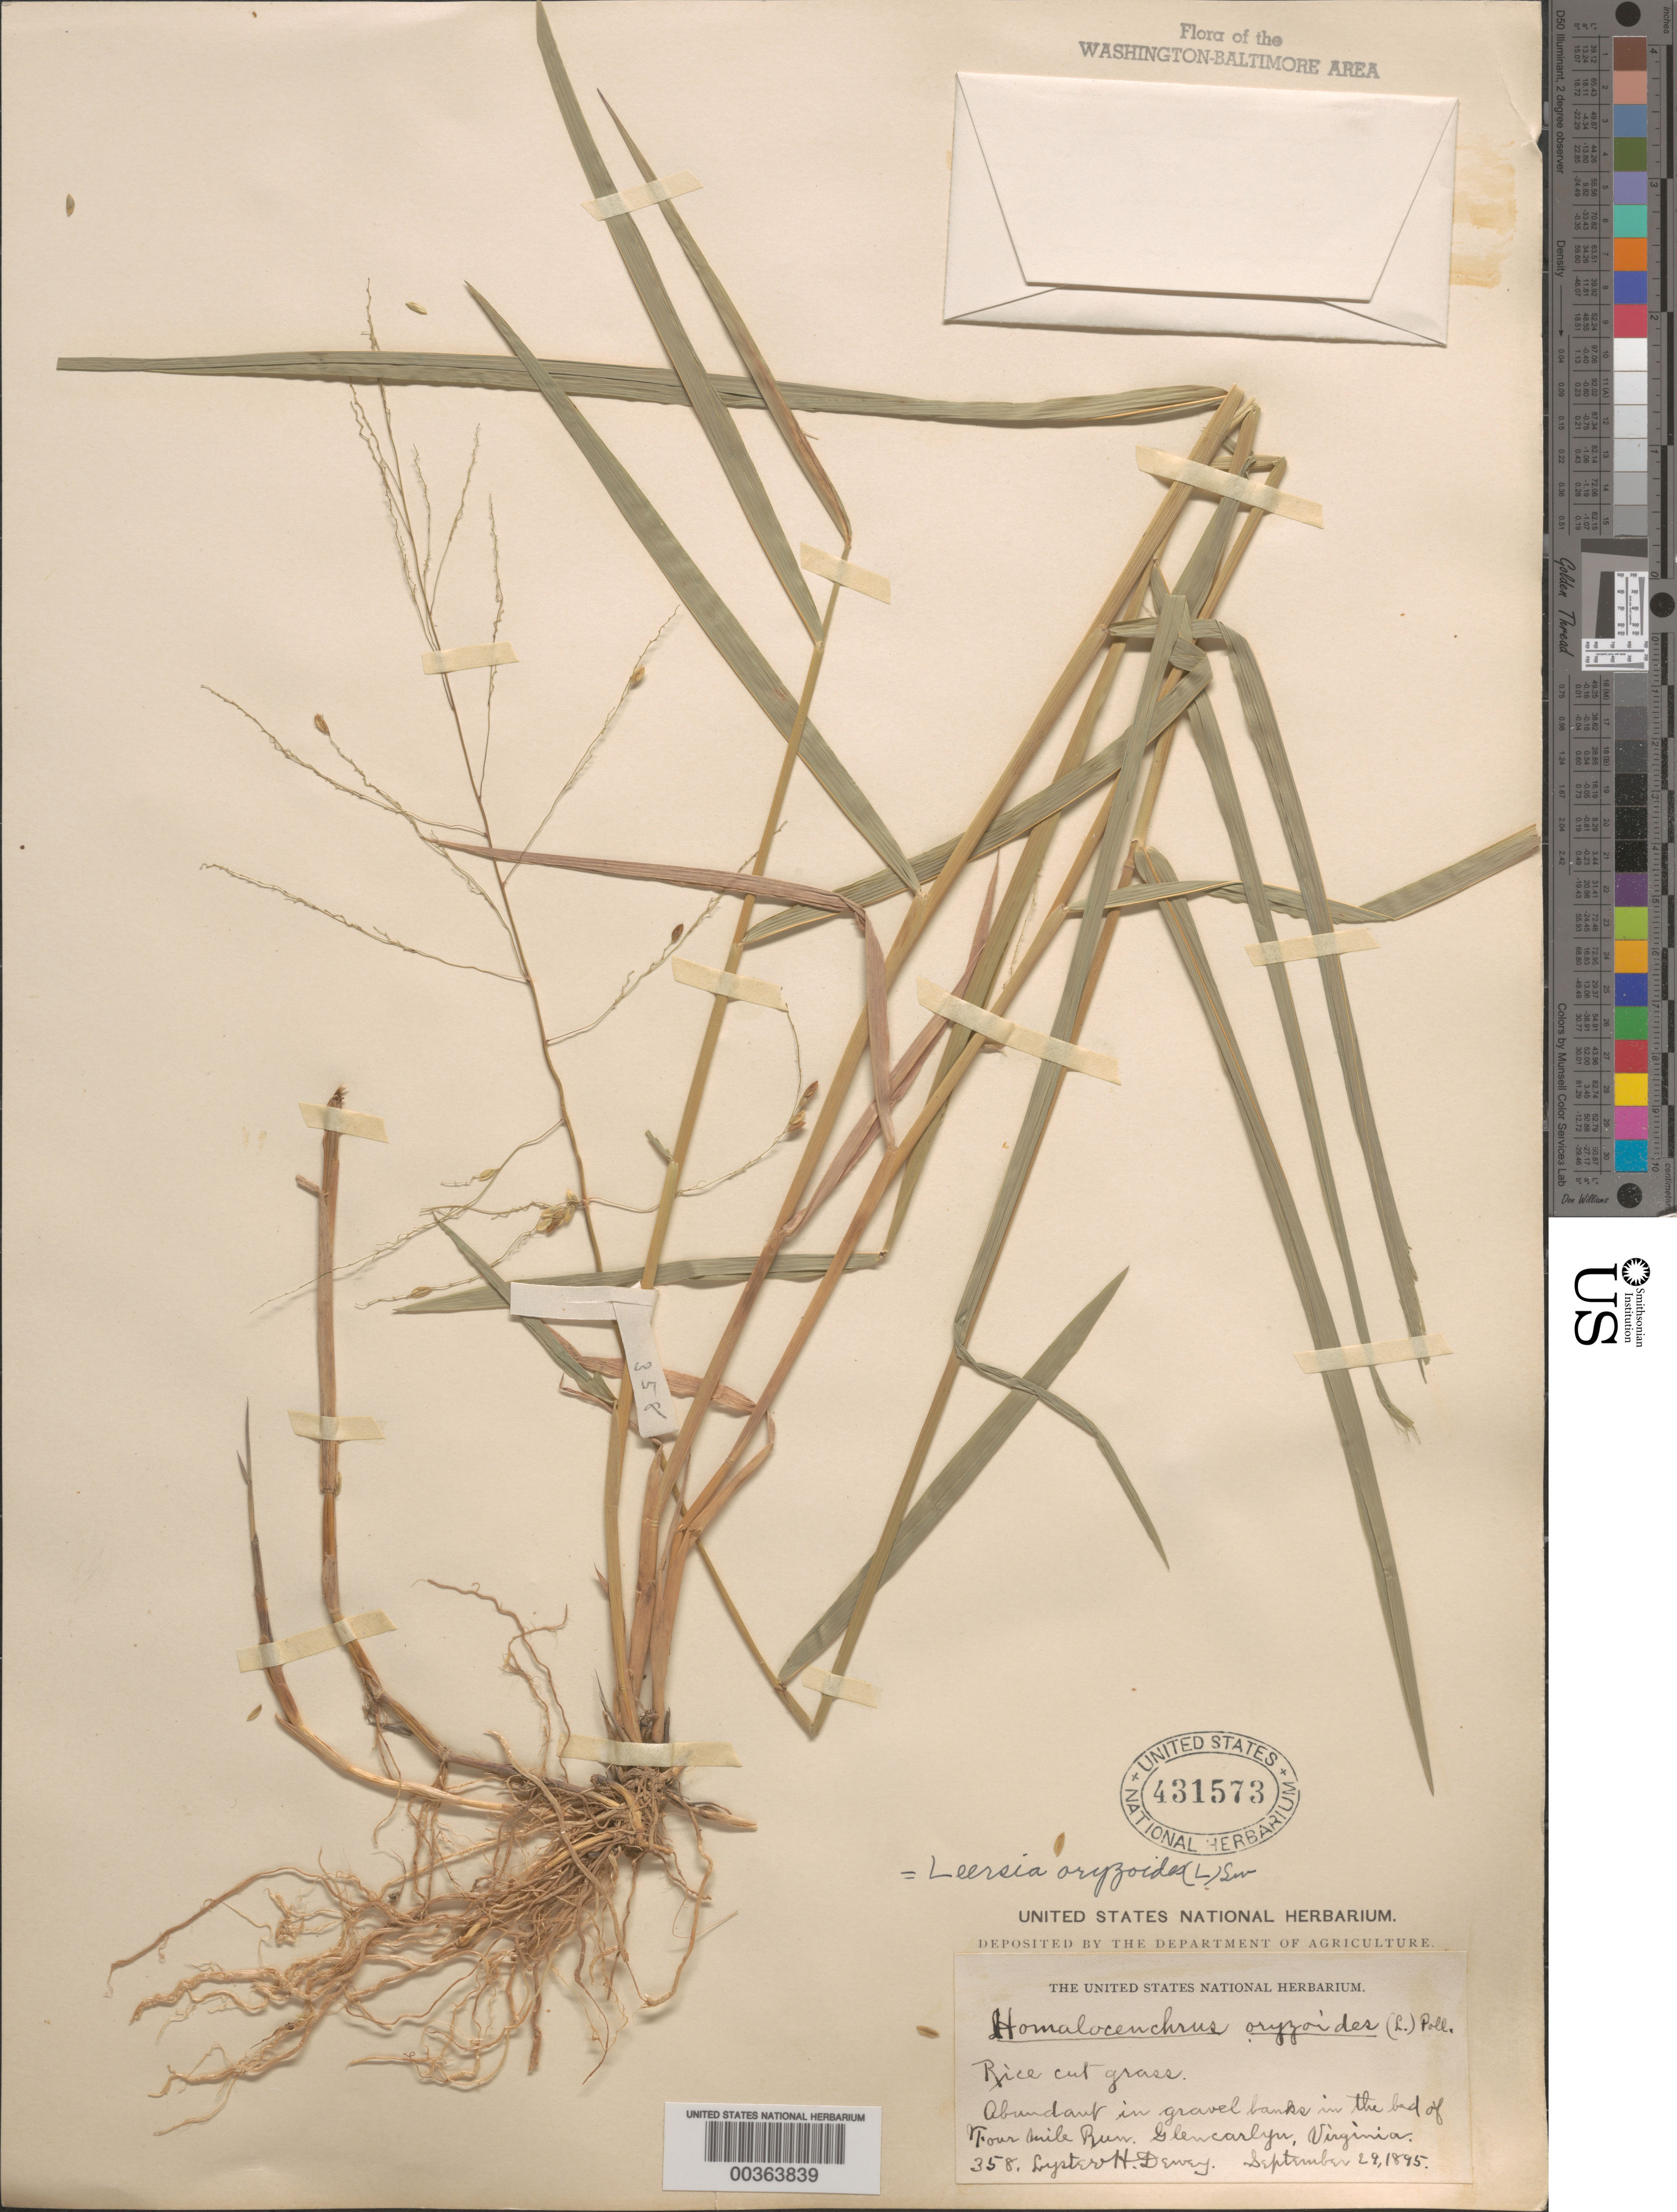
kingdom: Plantae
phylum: Tracheophyta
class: Liliopsida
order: Poales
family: Poaceae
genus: Leersia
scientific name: Leersia oryzoides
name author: (L.) Sw.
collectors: L. H. Dewey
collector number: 358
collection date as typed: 29 Sep 1895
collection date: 1895-09-29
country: United States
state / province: Virginia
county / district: Arlington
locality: Four Mile Run, Glencarlyn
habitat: In gravel banks in bed of run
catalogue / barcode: US 431573